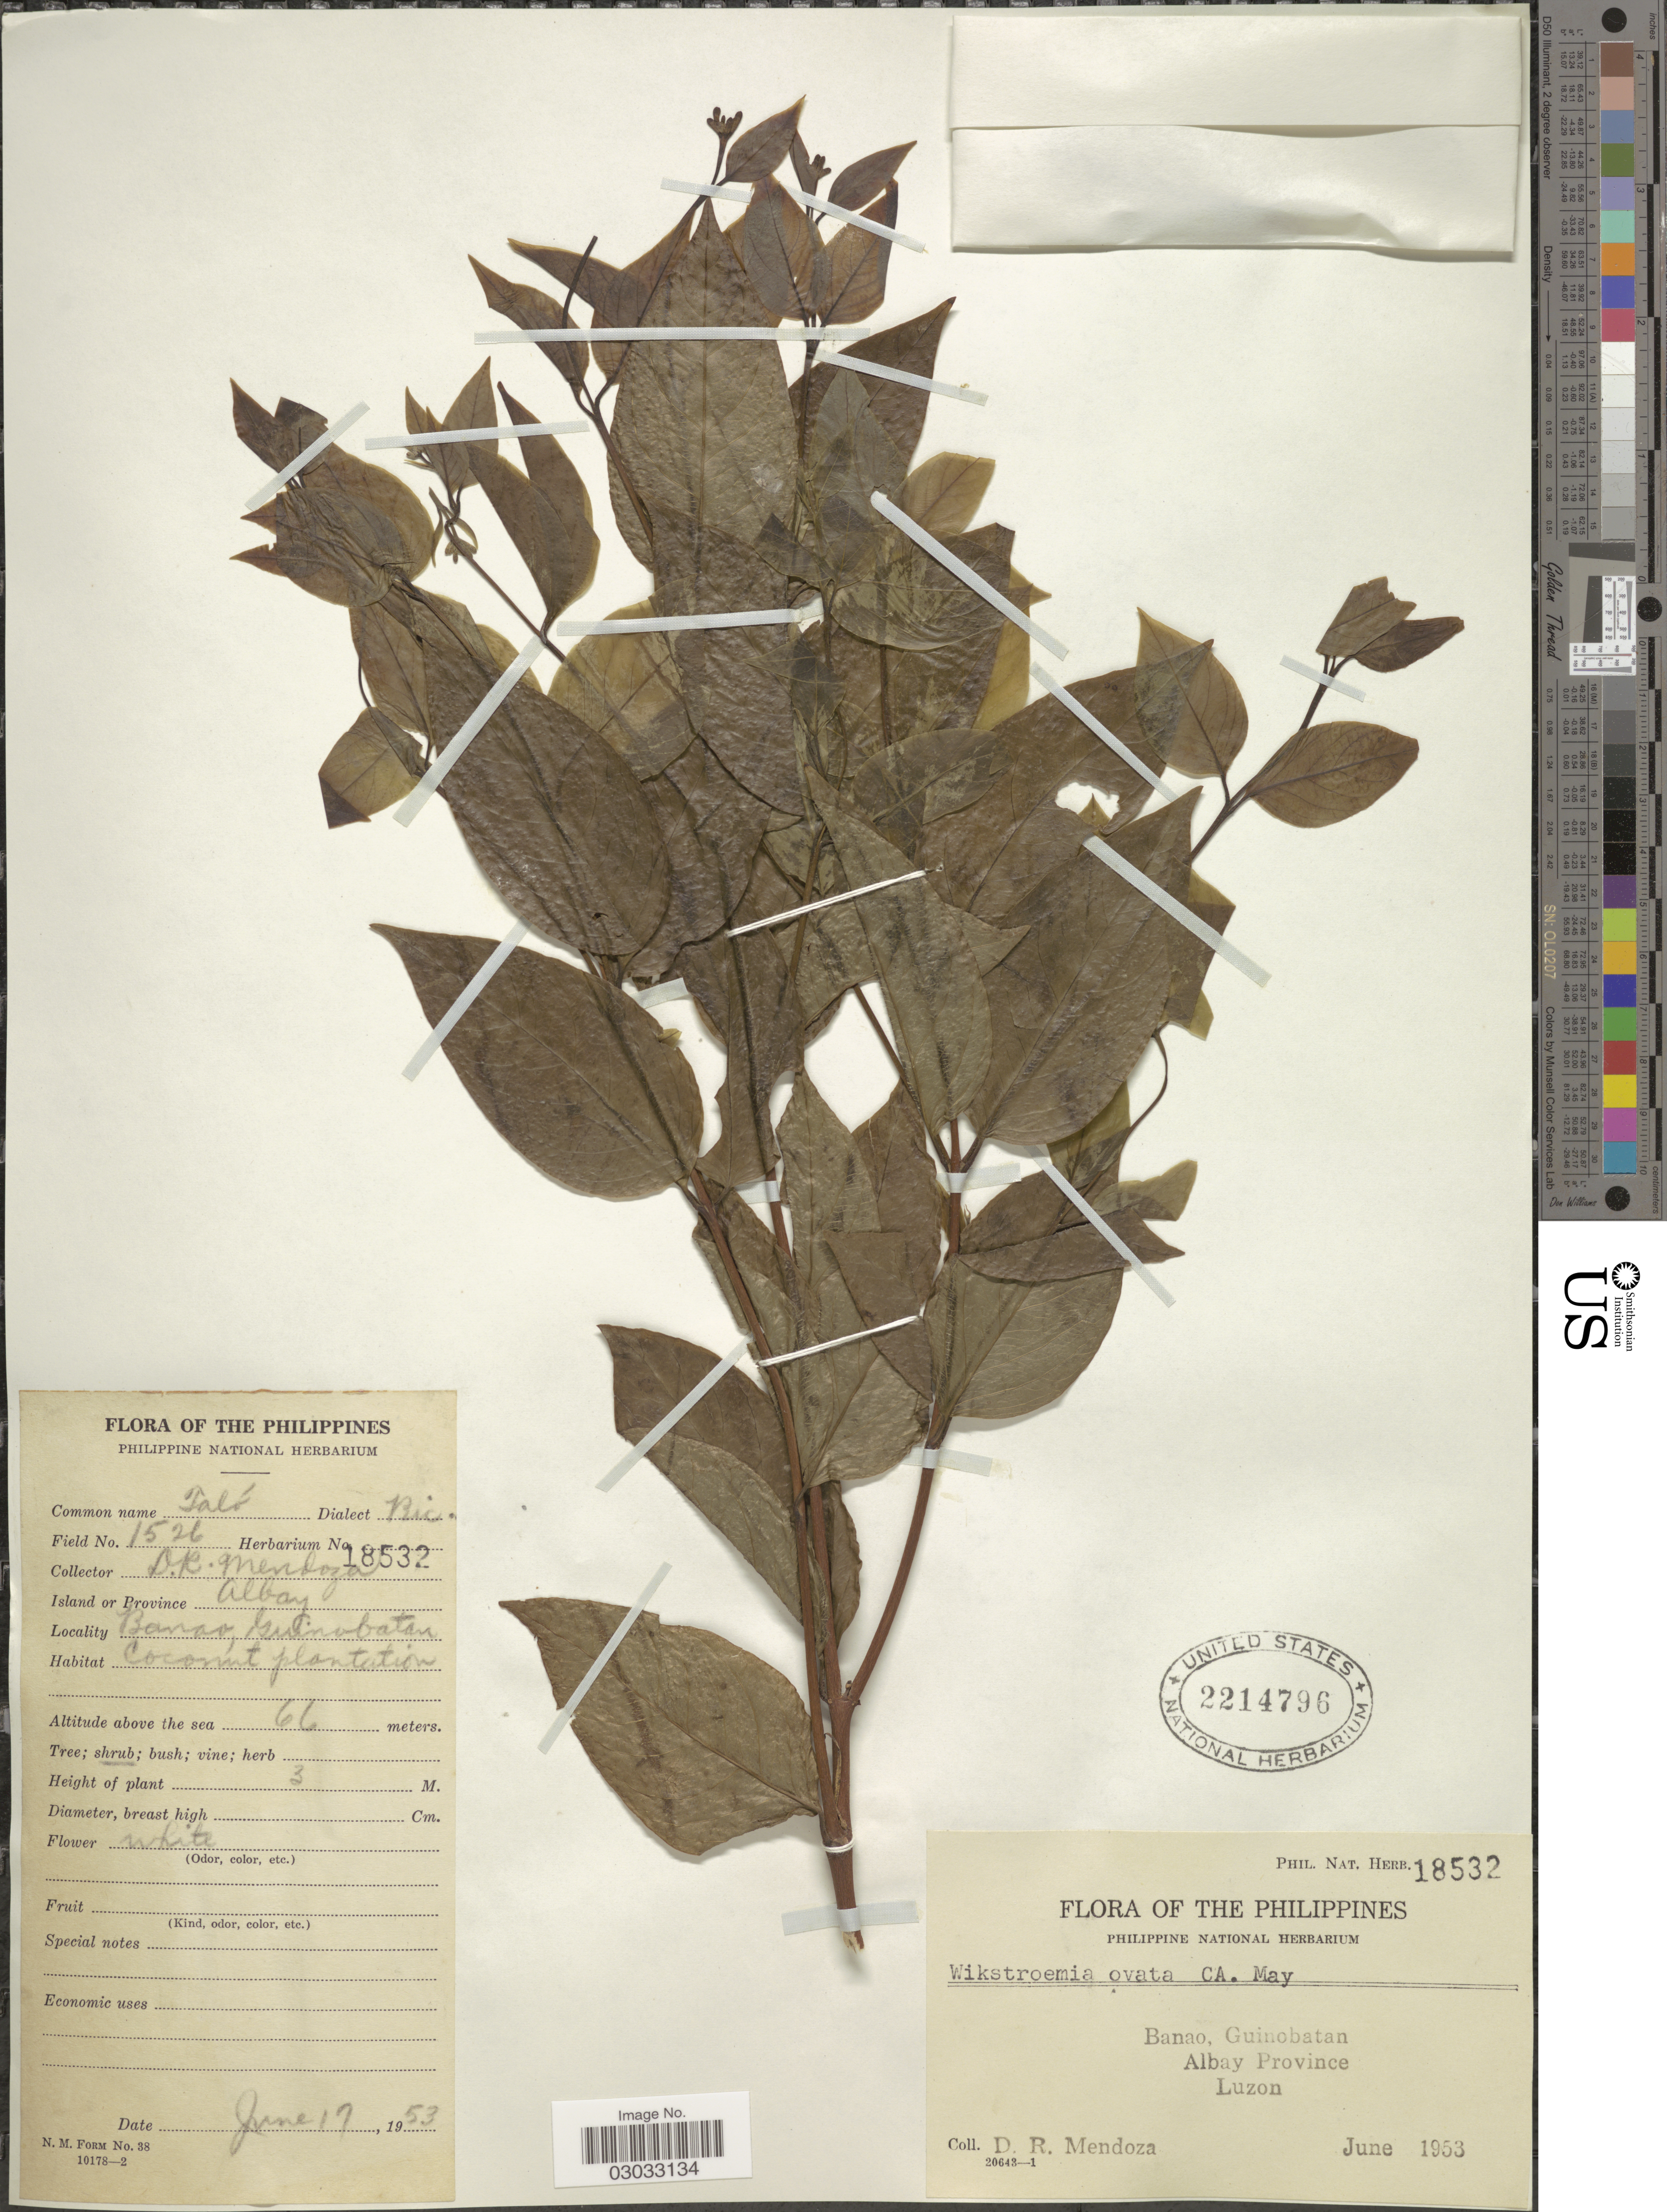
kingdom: Plantae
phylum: Tracheophyta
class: Magnoliopsida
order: Malvales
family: Thymelaeaceae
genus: Wikstroemia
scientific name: Wikstroemia ovata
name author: C.A. Mey.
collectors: D. Mendoza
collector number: Phil. Nat. Herb. 18532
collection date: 1953-06-17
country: Philippines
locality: Banao, Guinobatan, Albay Province, Luzon.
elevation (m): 66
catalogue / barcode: US 2214796